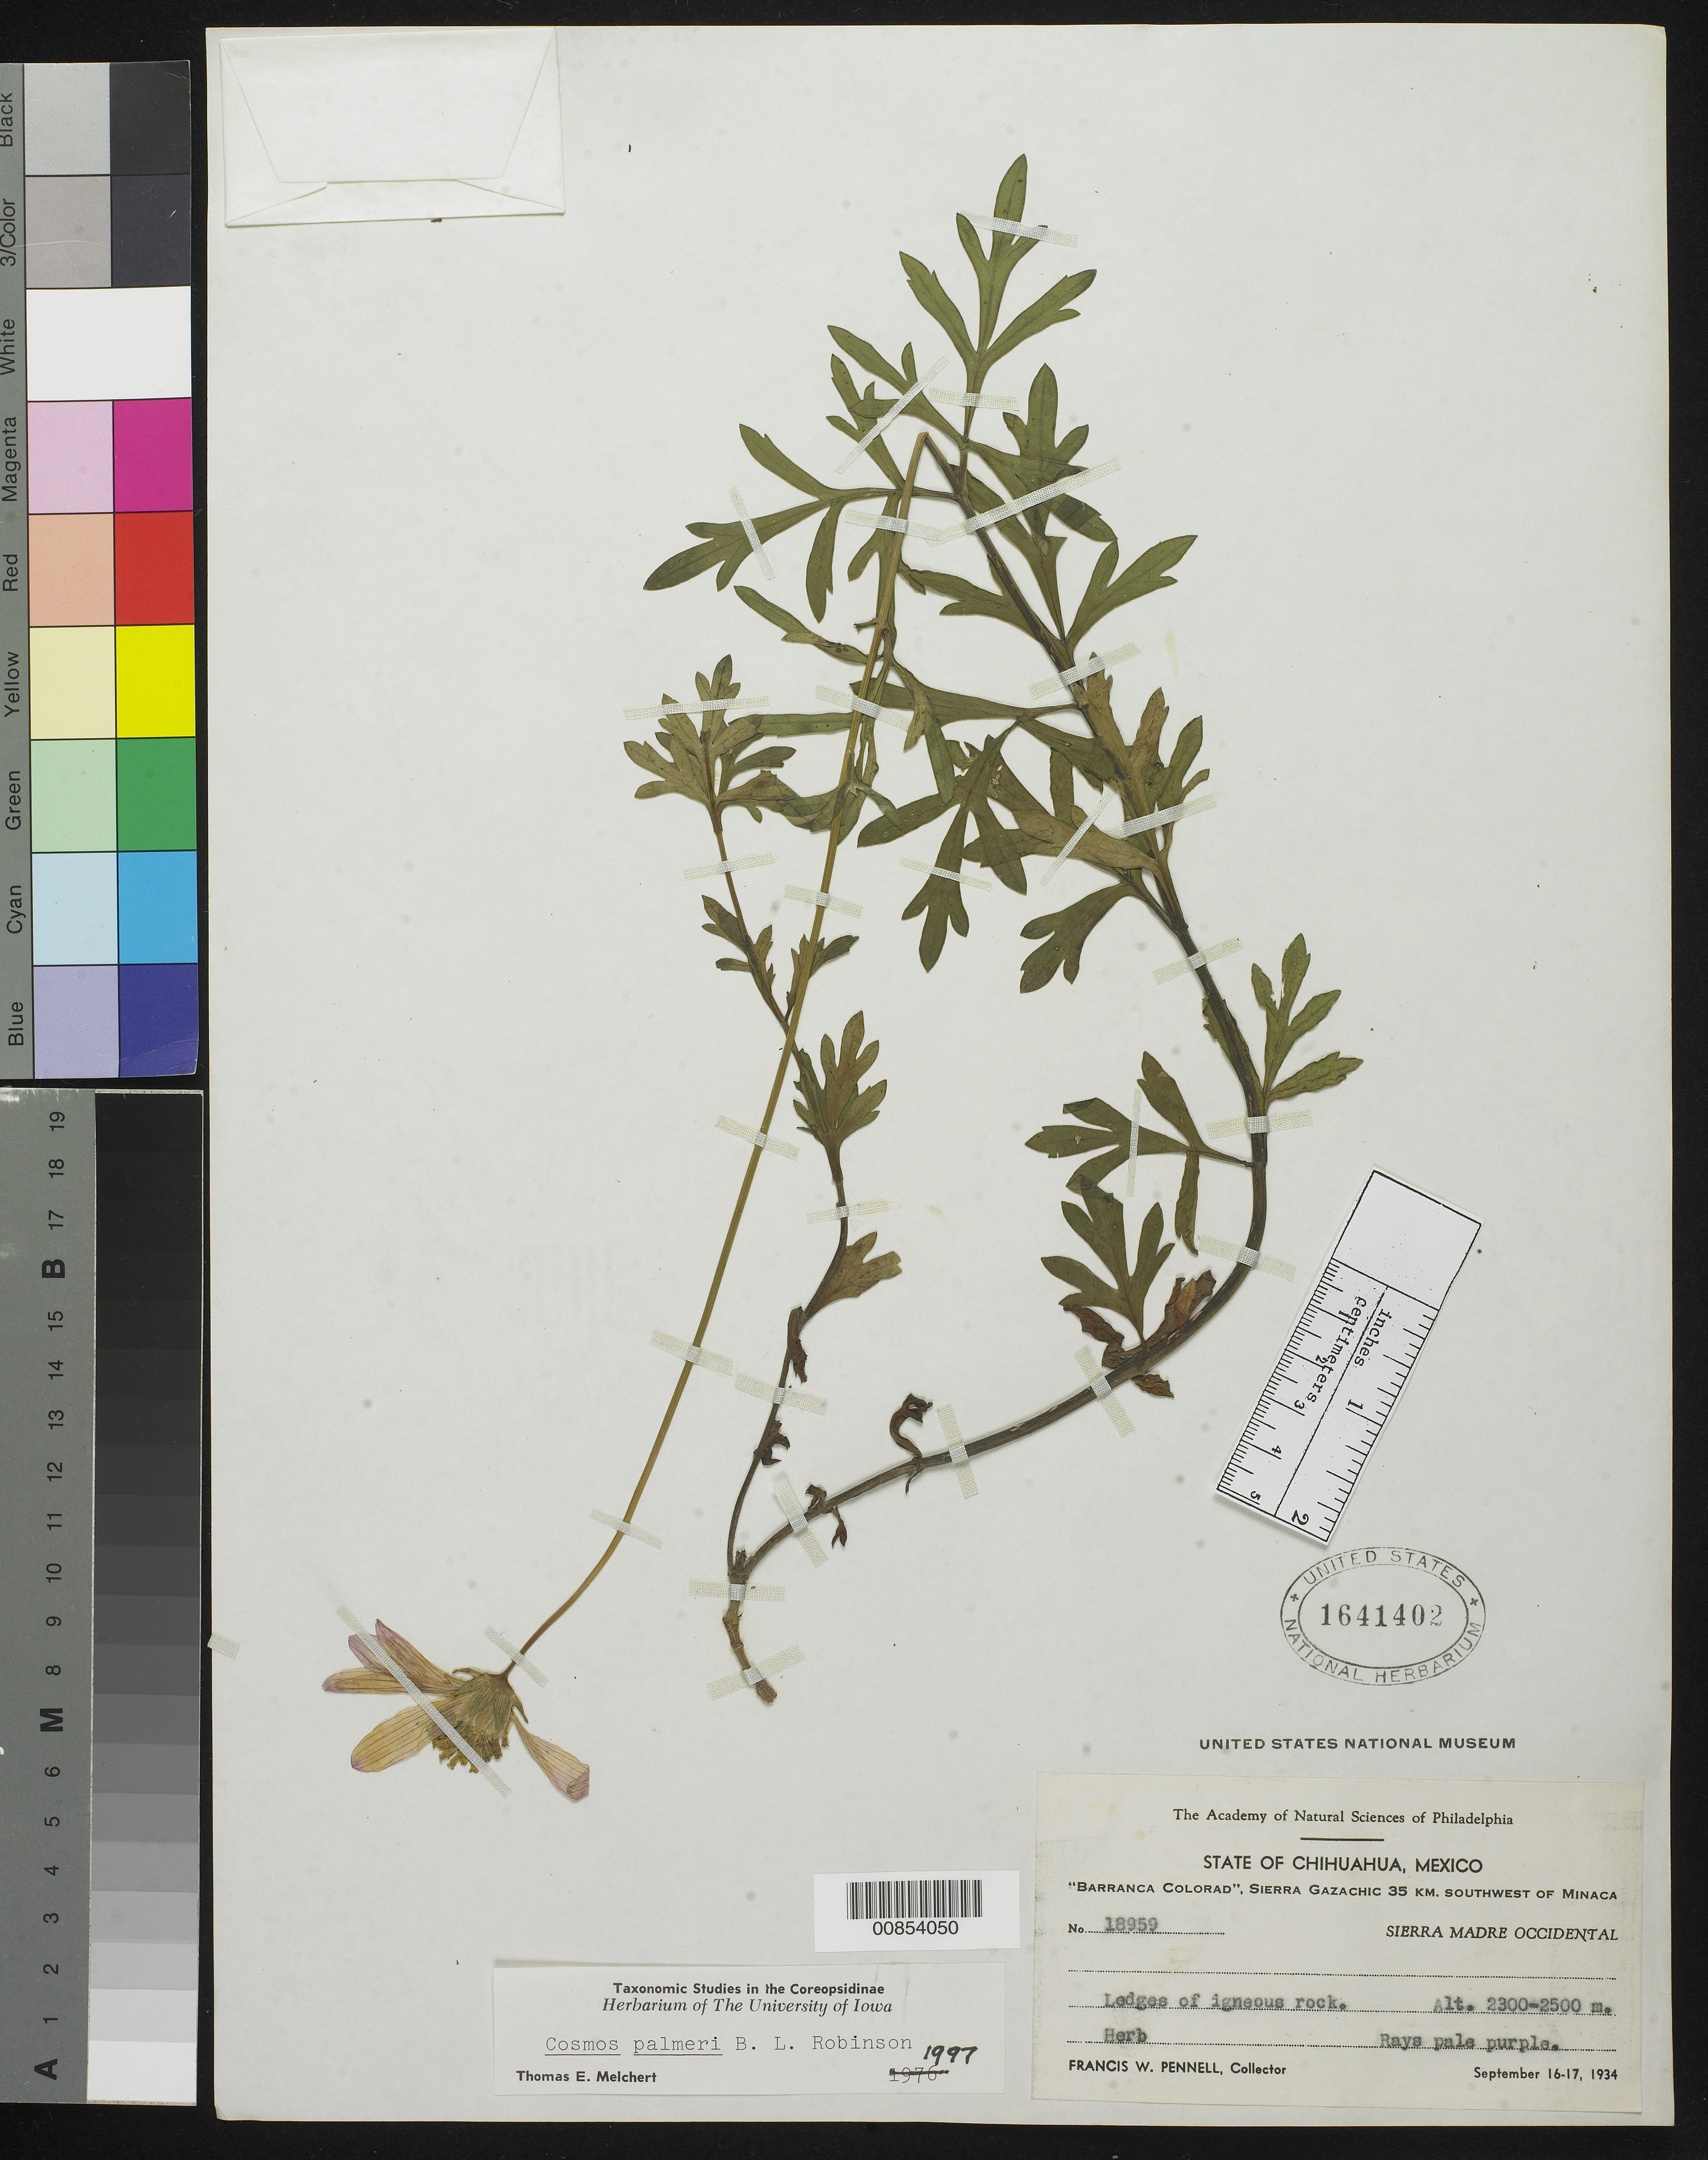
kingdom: Plantae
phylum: Tracheophyta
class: Magnoliopsida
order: Asterales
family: Asteraceae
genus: Cosmos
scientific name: Cosmos palmeri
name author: B.L. Rob.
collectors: F. W. Pennell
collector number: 18959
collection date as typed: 16 Sep 1934 to 17 Sep 1934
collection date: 1934-09-16/1934-09-17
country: Mexico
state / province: Chihuahua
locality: Barranca Colorad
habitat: Ledges of igneous rock.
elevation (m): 2500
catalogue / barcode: US 1641402